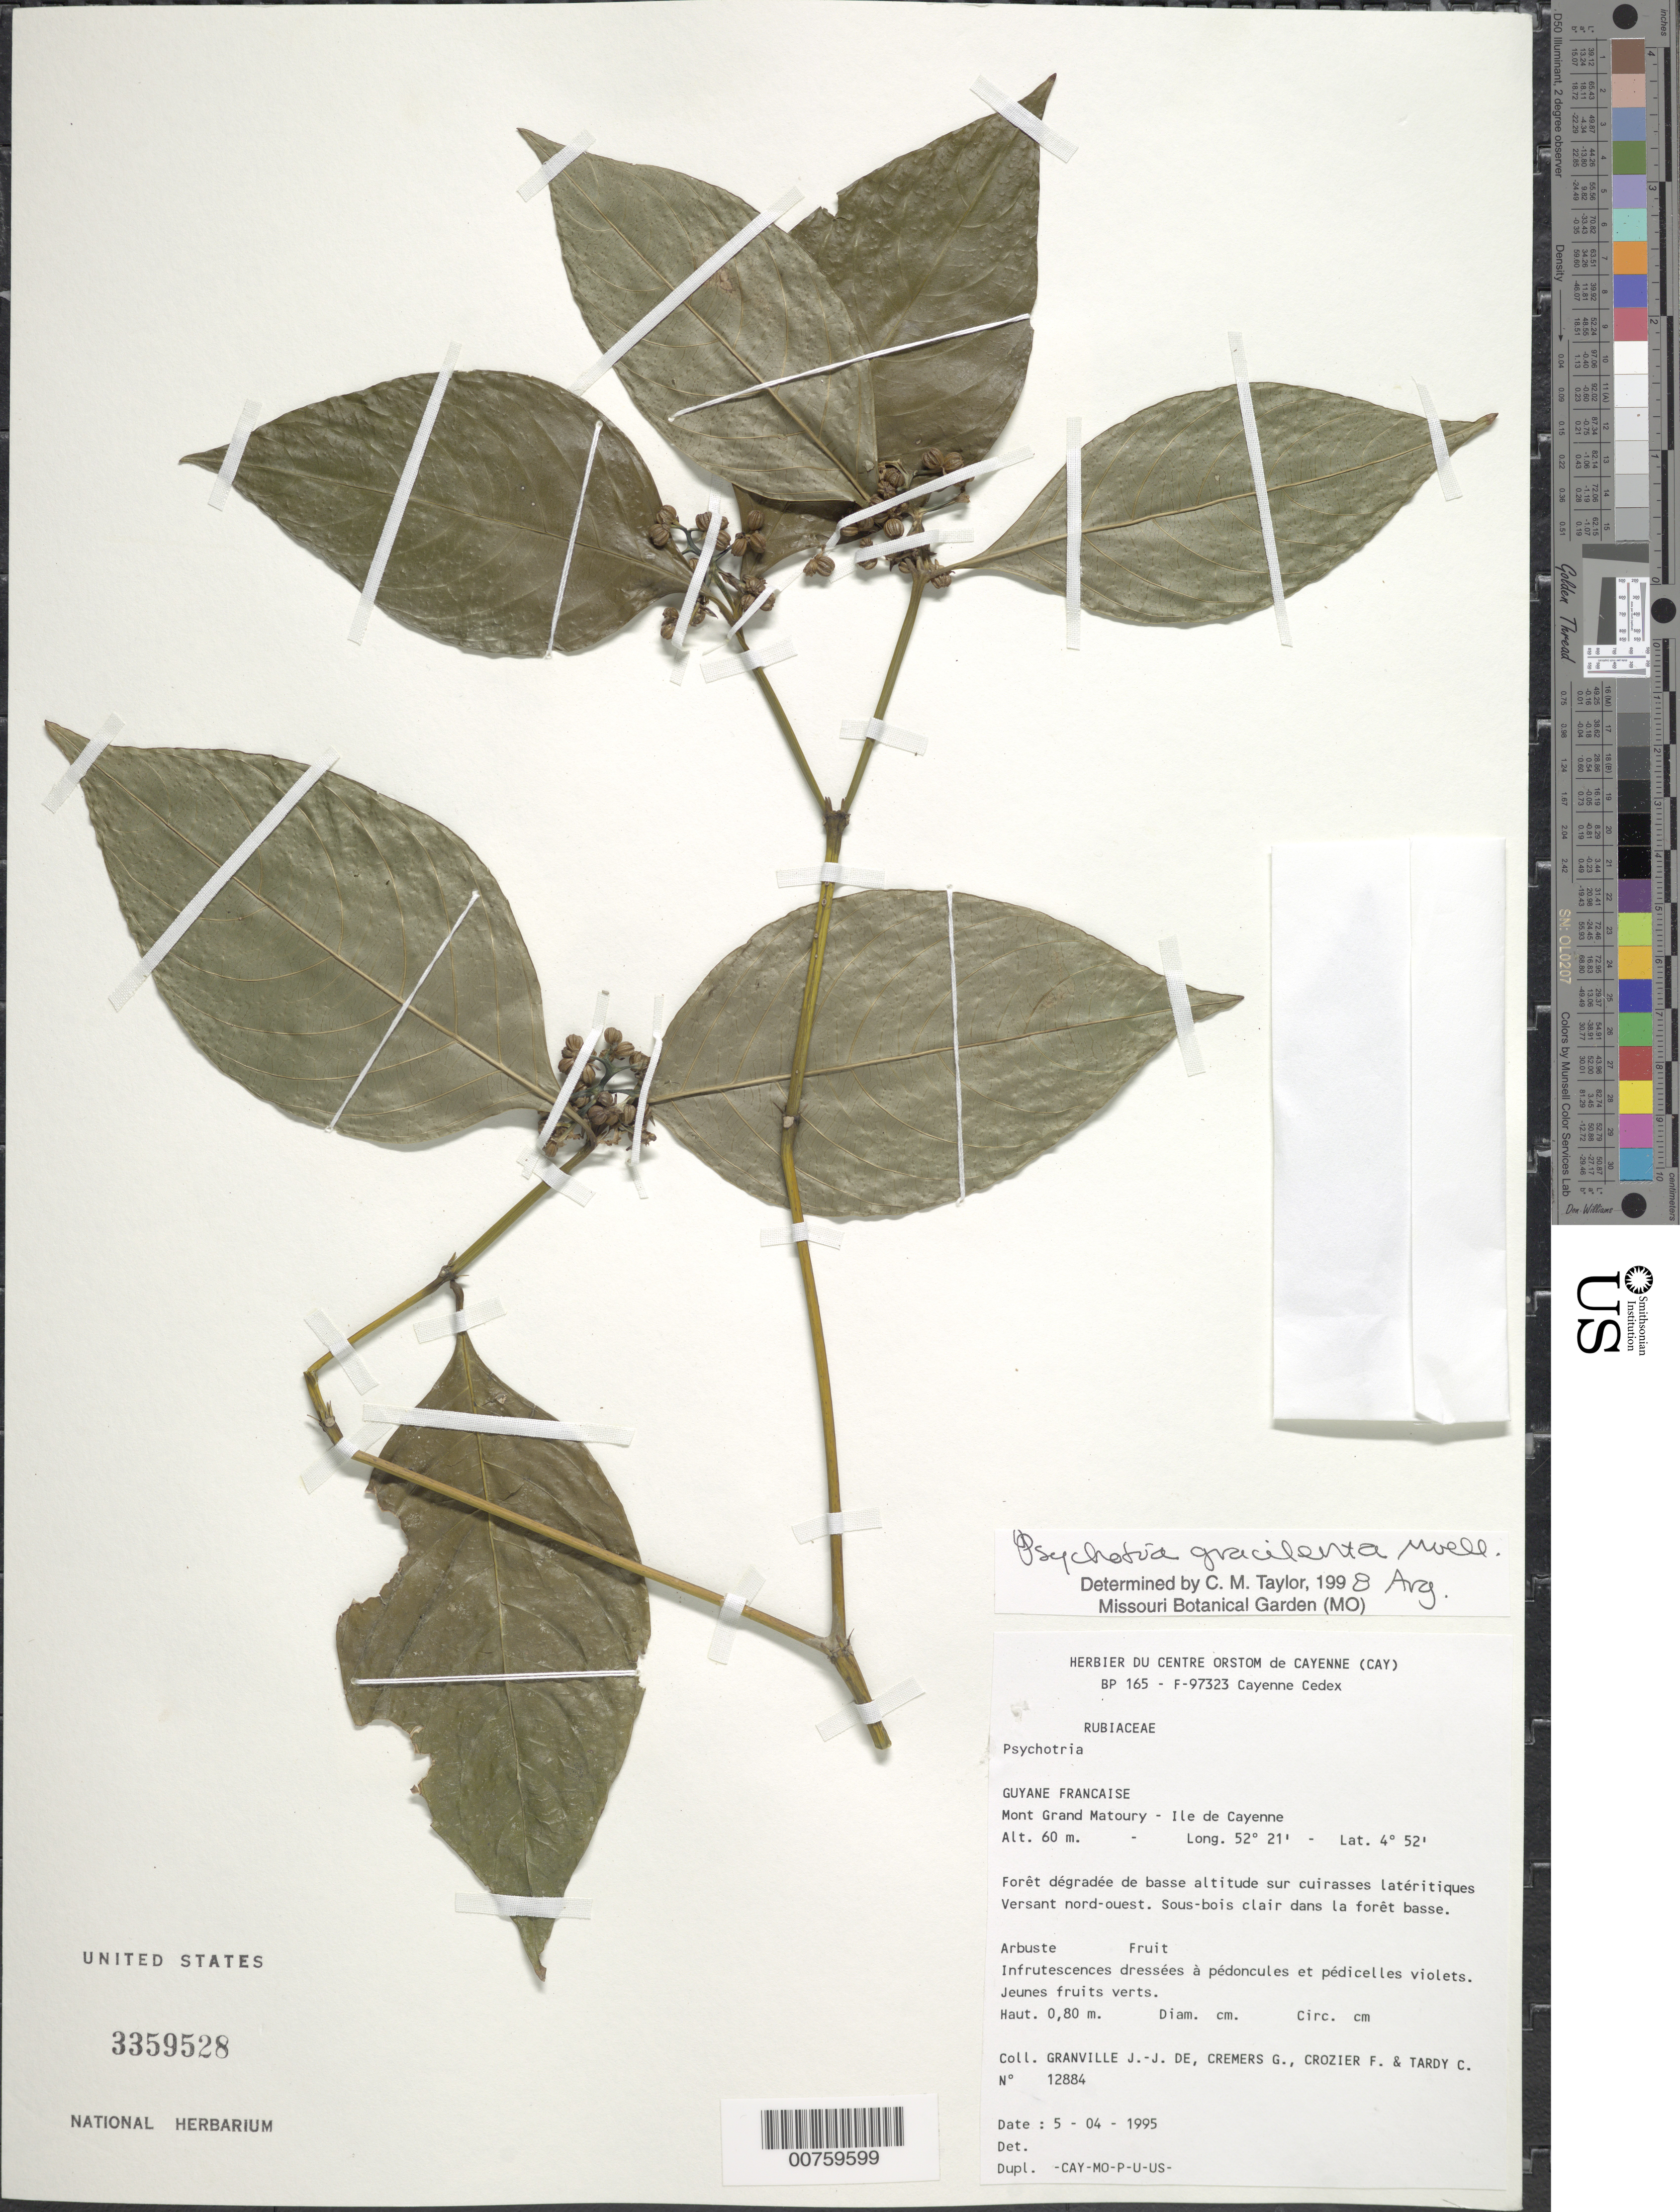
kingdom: Plantae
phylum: Tracheophyta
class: Magnoliopsida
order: Gentianales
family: Rubiaceae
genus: Palicourea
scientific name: Palicourea gracilenta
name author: (Müll. Arg.) Delprete & J.H. Kirkbr.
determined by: Kirkbride, J. H., Jr.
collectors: J.-J. de Granville, G. Cremers, F. Crozier & C. Tardy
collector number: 12884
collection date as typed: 5-Apr-95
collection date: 1995-04-05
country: French Guiana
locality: Mont Grand Matoury, Ile de Cayenne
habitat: Forêt degradée de basse altitude sur cuirasses latéritiques, versant nord-ouest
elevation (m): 60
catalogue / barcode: US 3359528